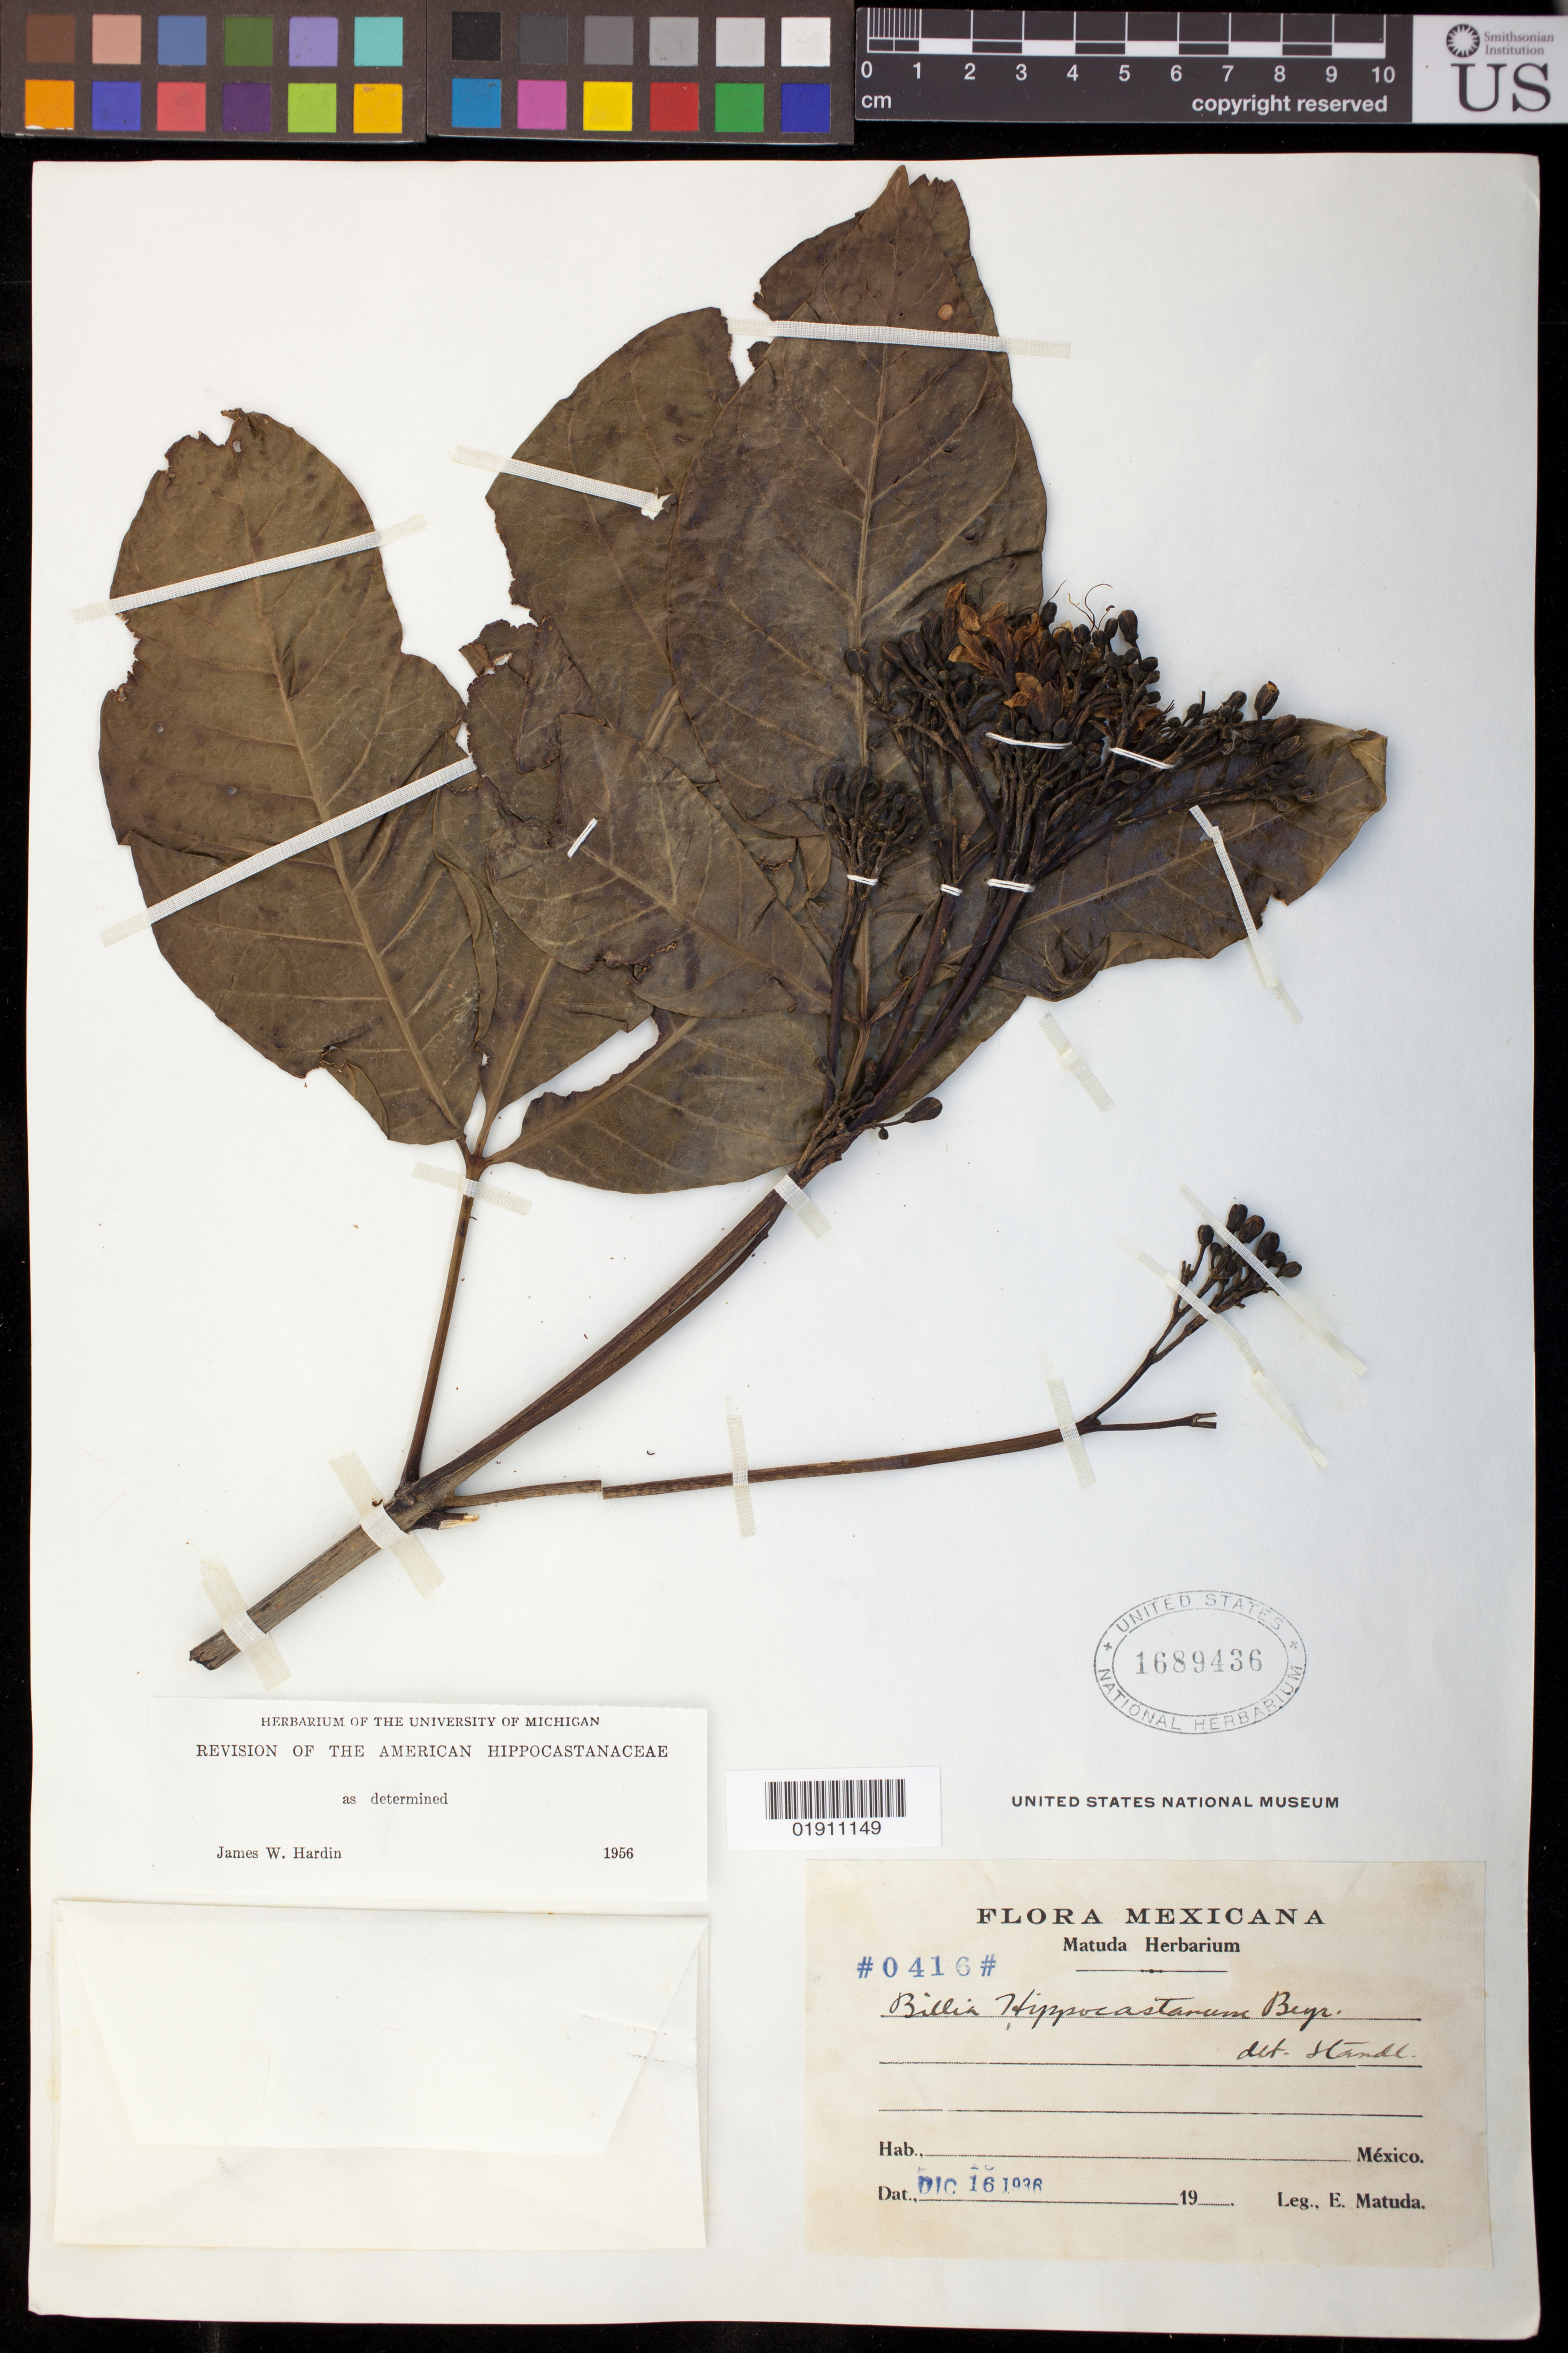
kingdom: Plantae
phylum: Tracheophyta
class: Magnoliopsida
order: Sapindales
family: Sapindaceae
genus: Billia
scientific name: Billia hippocastanum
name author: Peyr.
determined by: Hardin, J. W.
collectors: E. Matuda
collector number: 0416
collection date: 1936-12-16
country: Mexico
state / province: México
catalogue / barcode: US 1689436